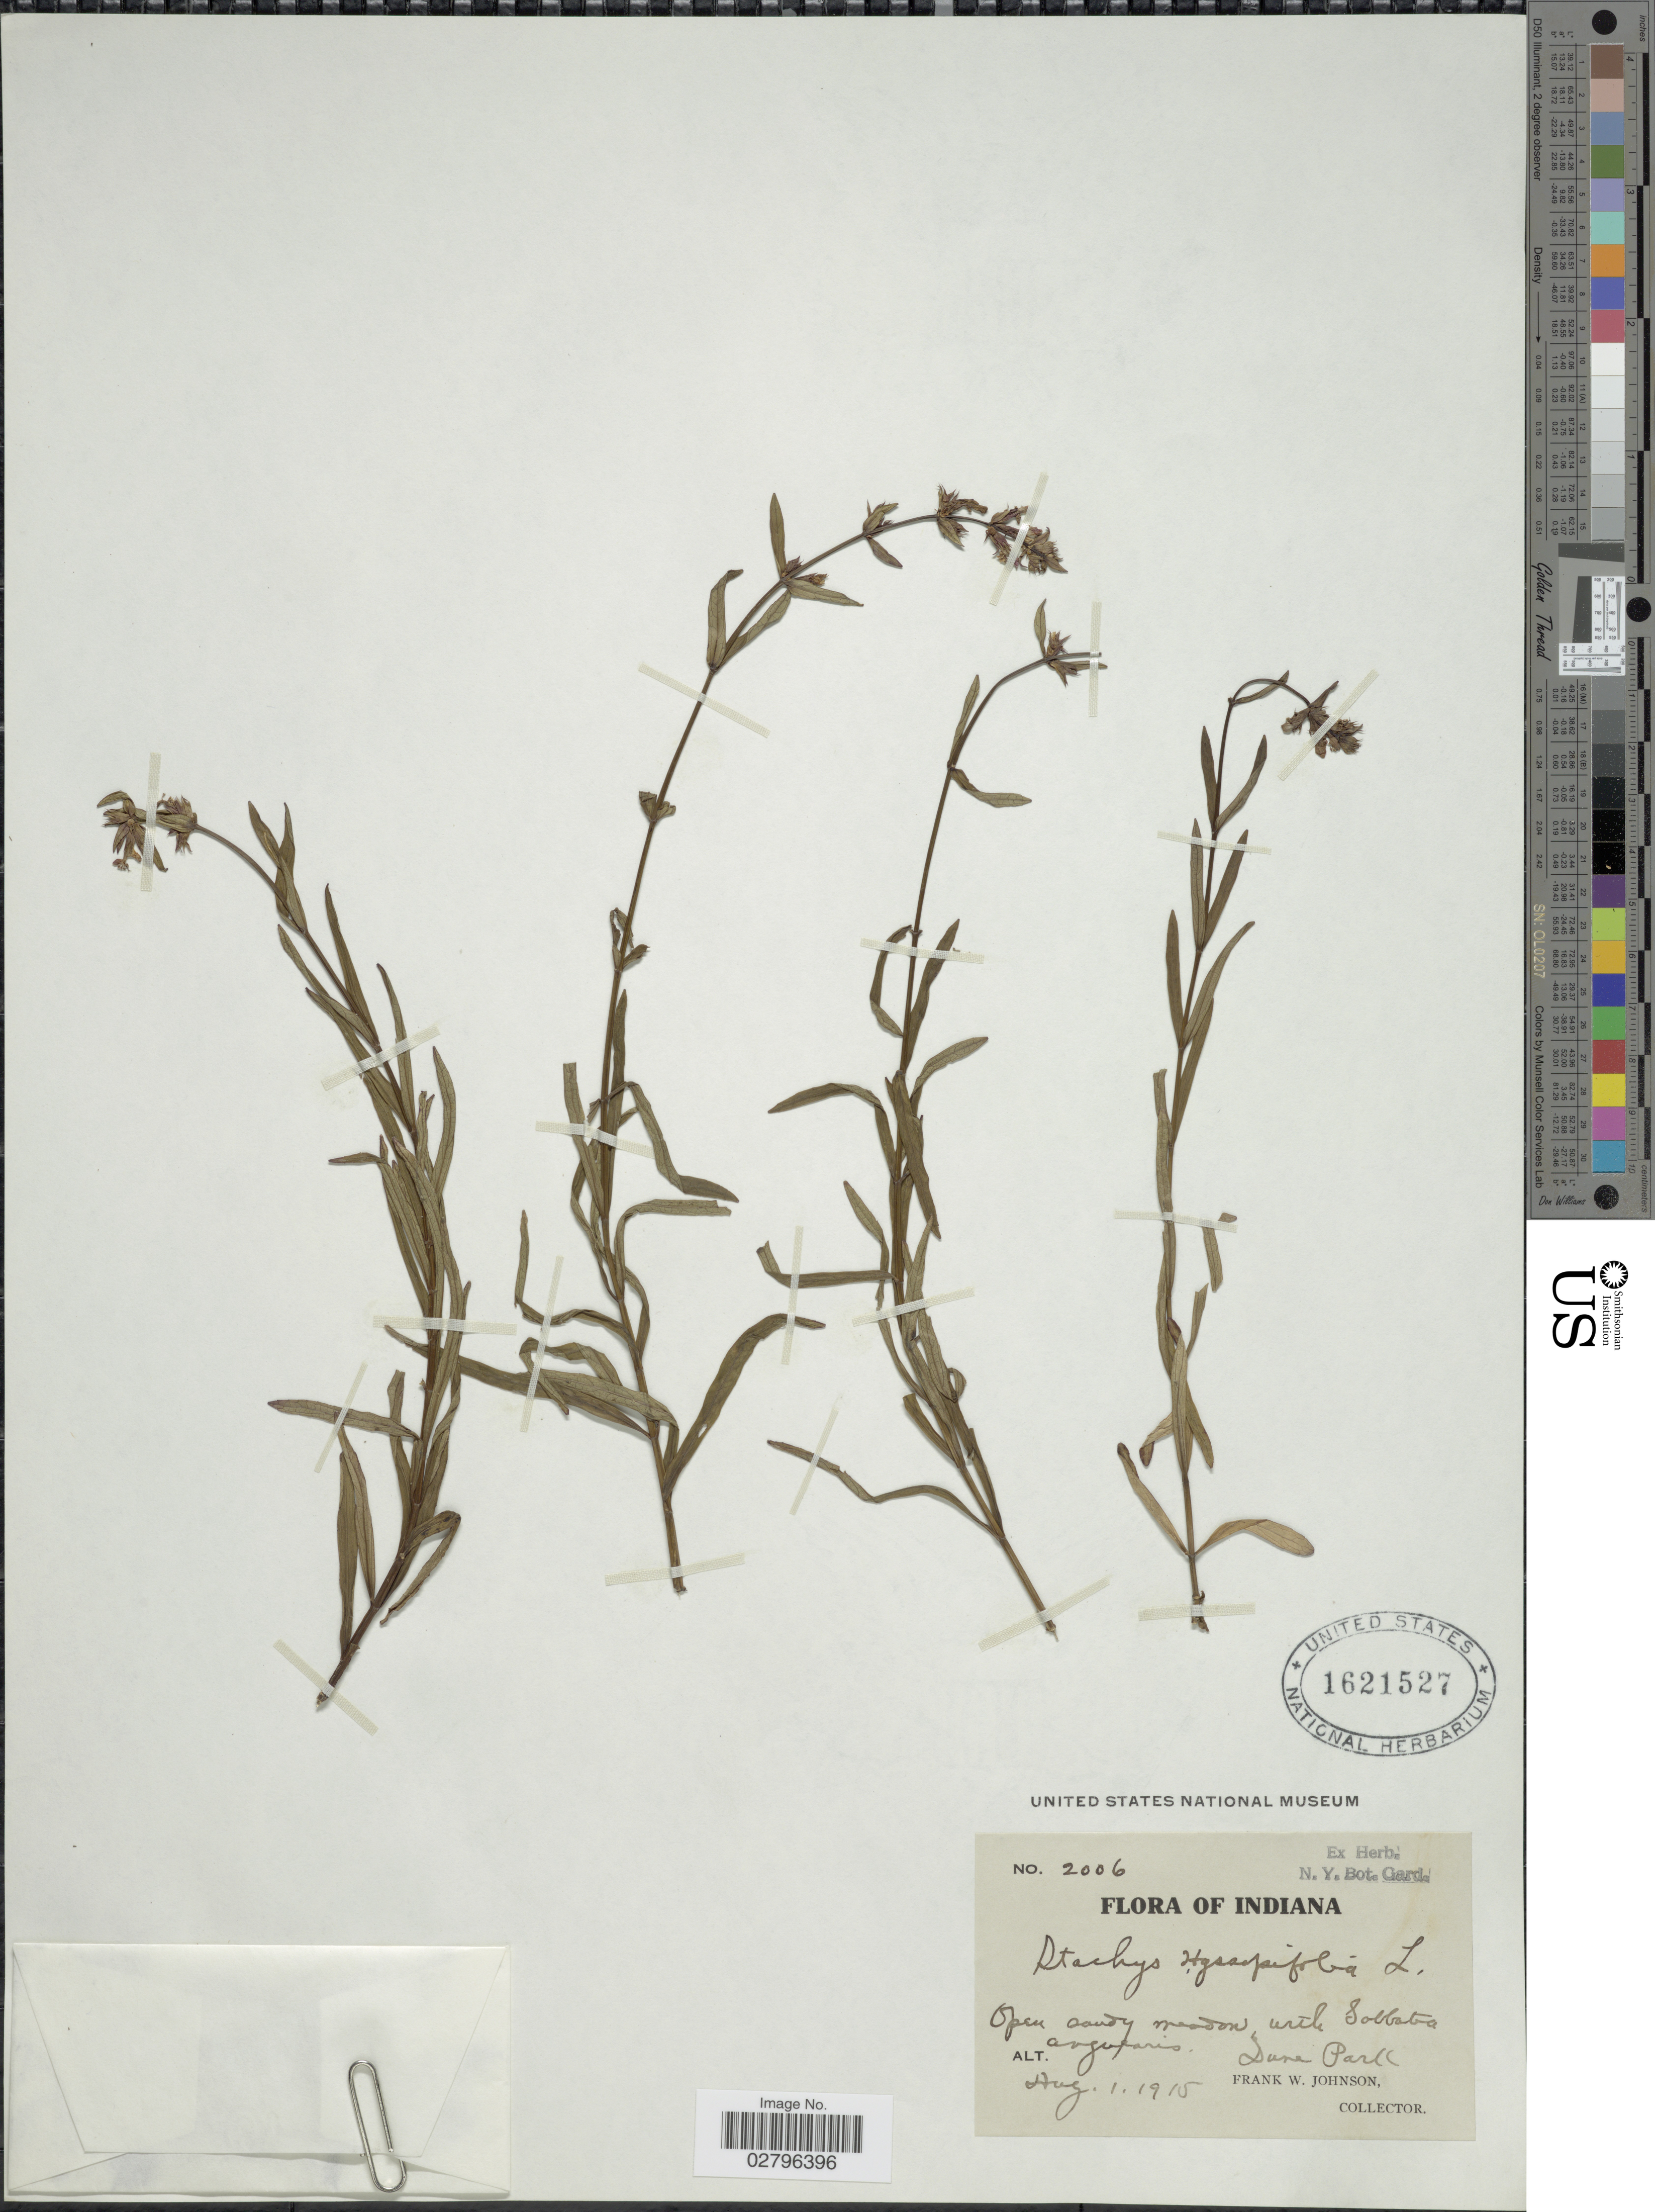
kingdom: Plantae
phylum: Tracheophyta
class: Magnoliopsida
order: Lamiales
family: Lamiaceae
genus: Stachys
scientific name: Stachys hyssopifolia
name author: Michx.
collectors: F. W. Johnson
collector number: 2006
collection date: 1915-08-01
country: United States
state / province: Indiana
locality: Dune Park.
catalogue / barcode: US 1621527